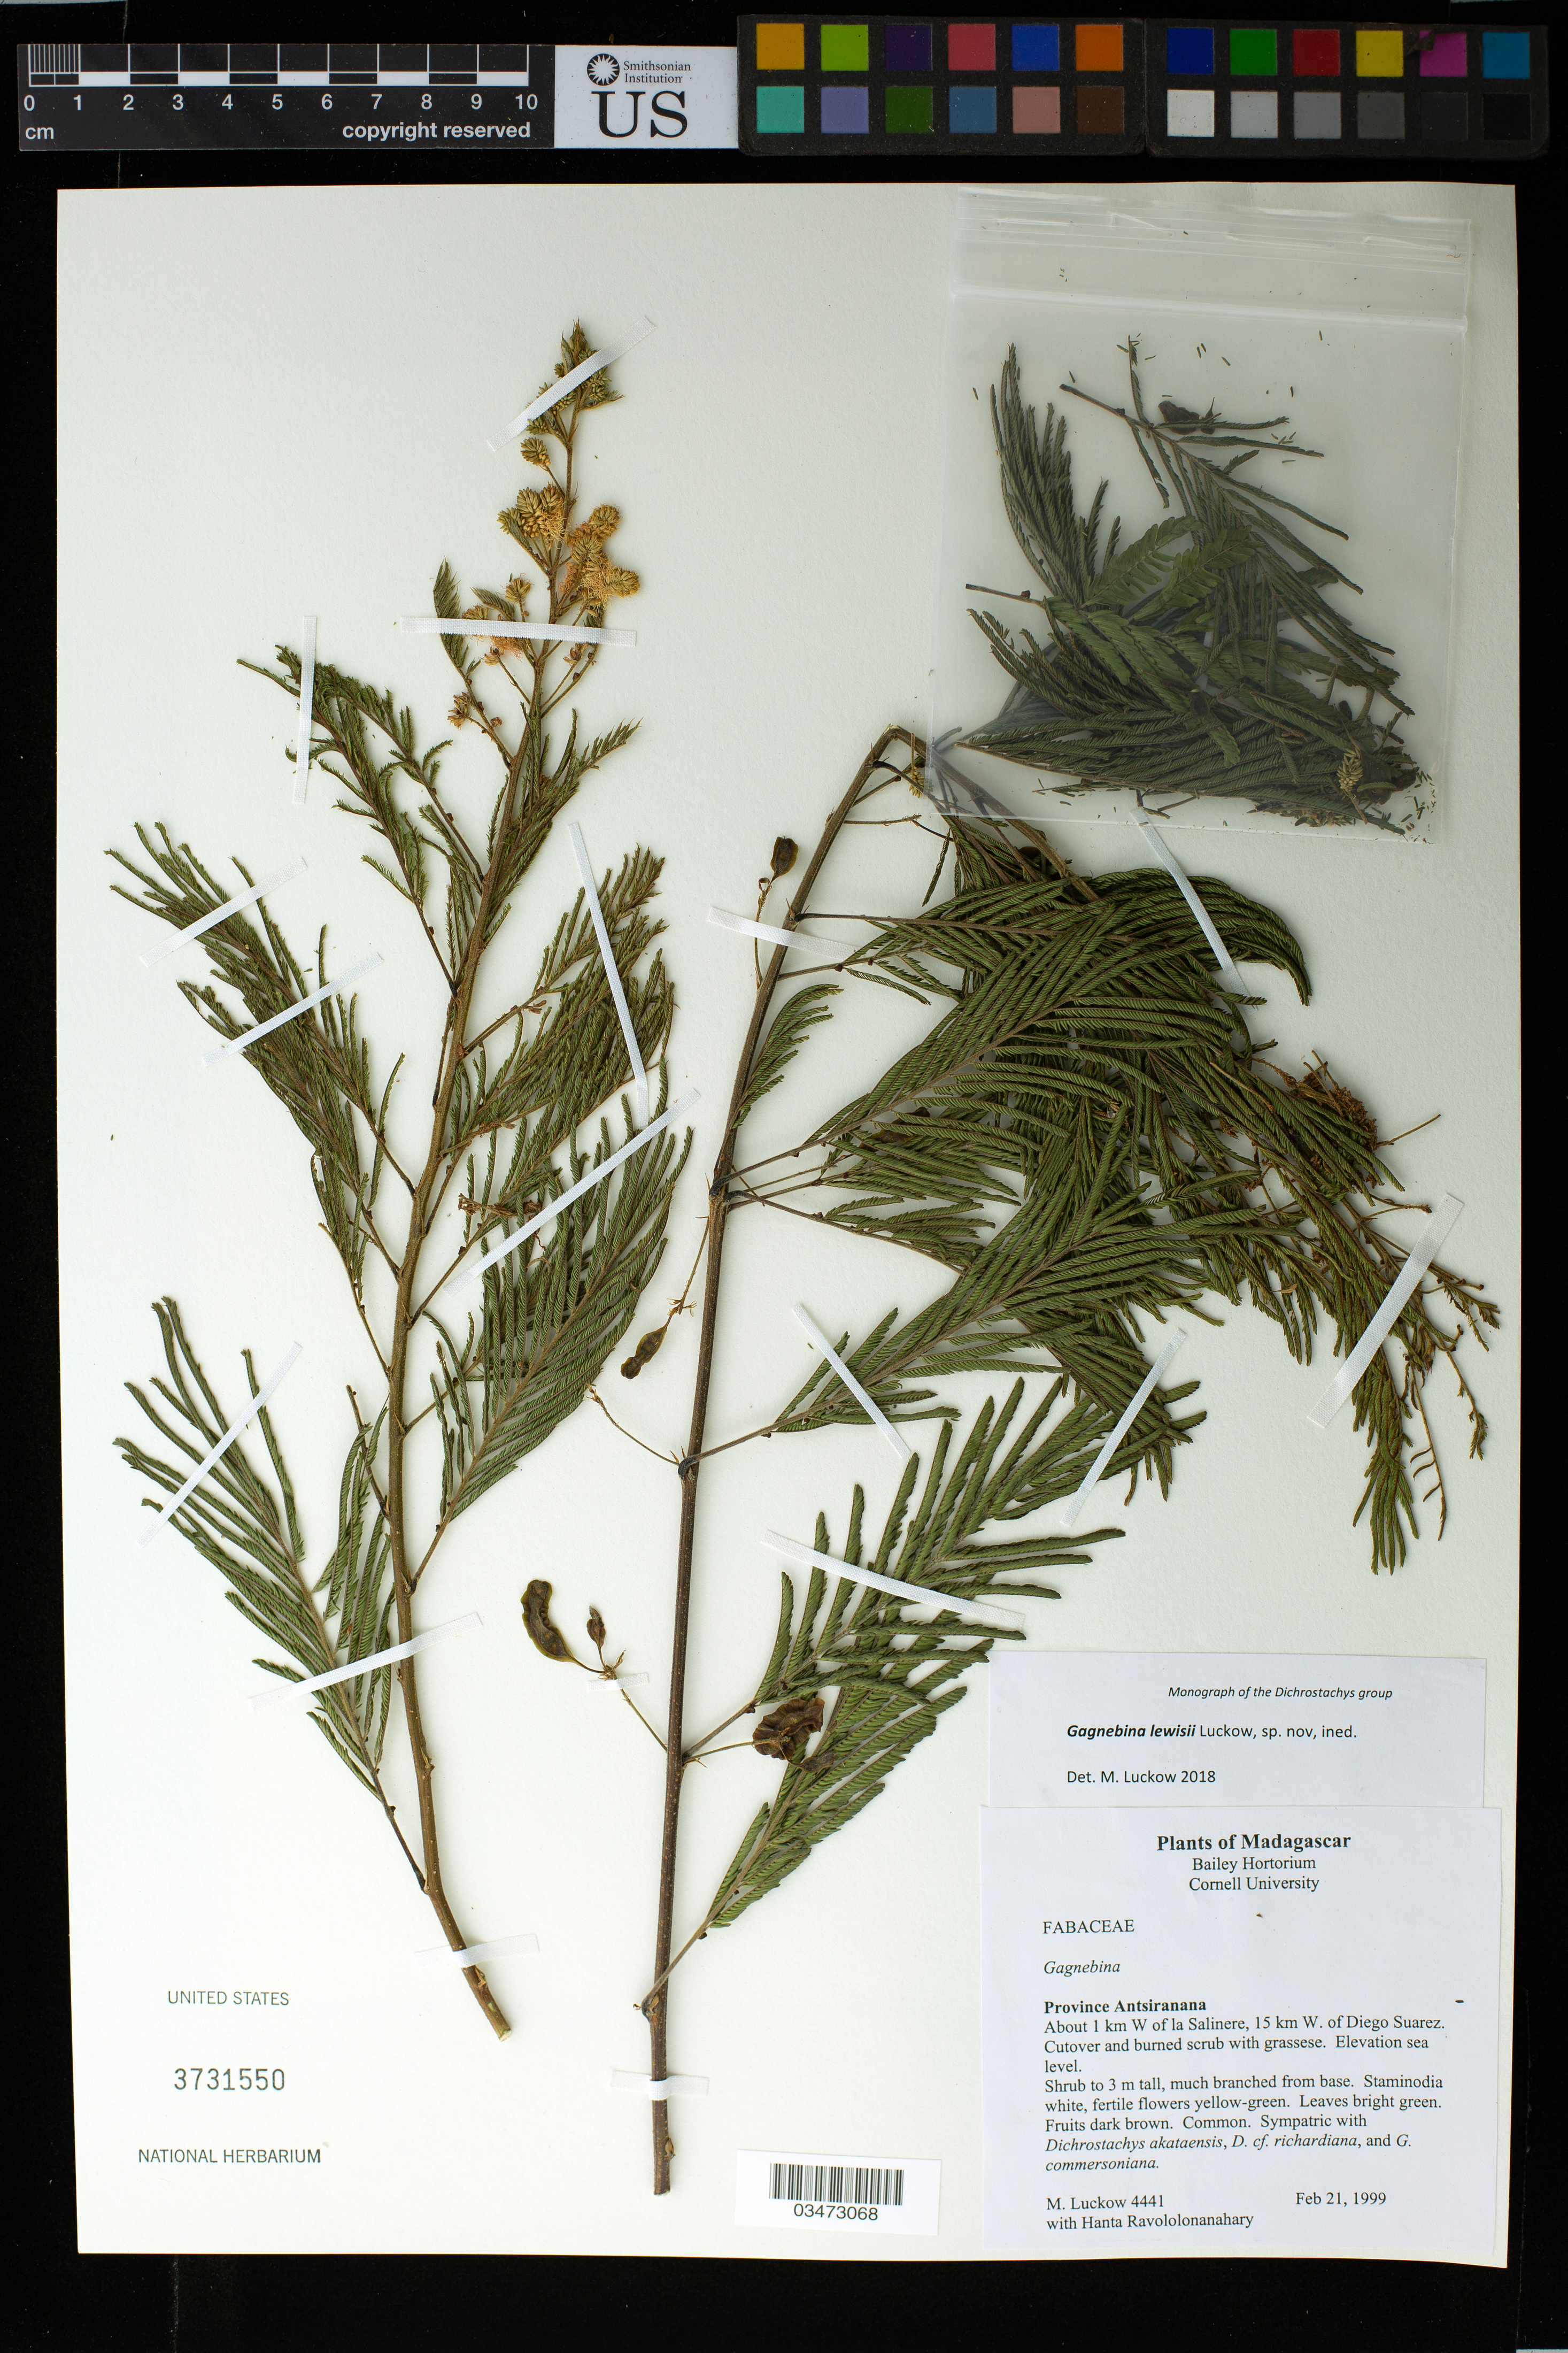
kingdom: Plantae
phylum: Tracheophyta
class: Magnoliopsida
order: Fabales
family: Fabaceae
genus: Gagnebina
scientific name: Gagnebina lewisii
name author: Luckow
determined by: Luckow, M. A.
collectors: M. A. Luckow & H. Ravololonanahary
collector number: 4441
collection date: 1999-02-21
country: Madagascar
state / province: Diana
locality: About 1 km W of la Salinere, 15 km W. of Diego Suarez.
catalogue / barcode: US 3731550